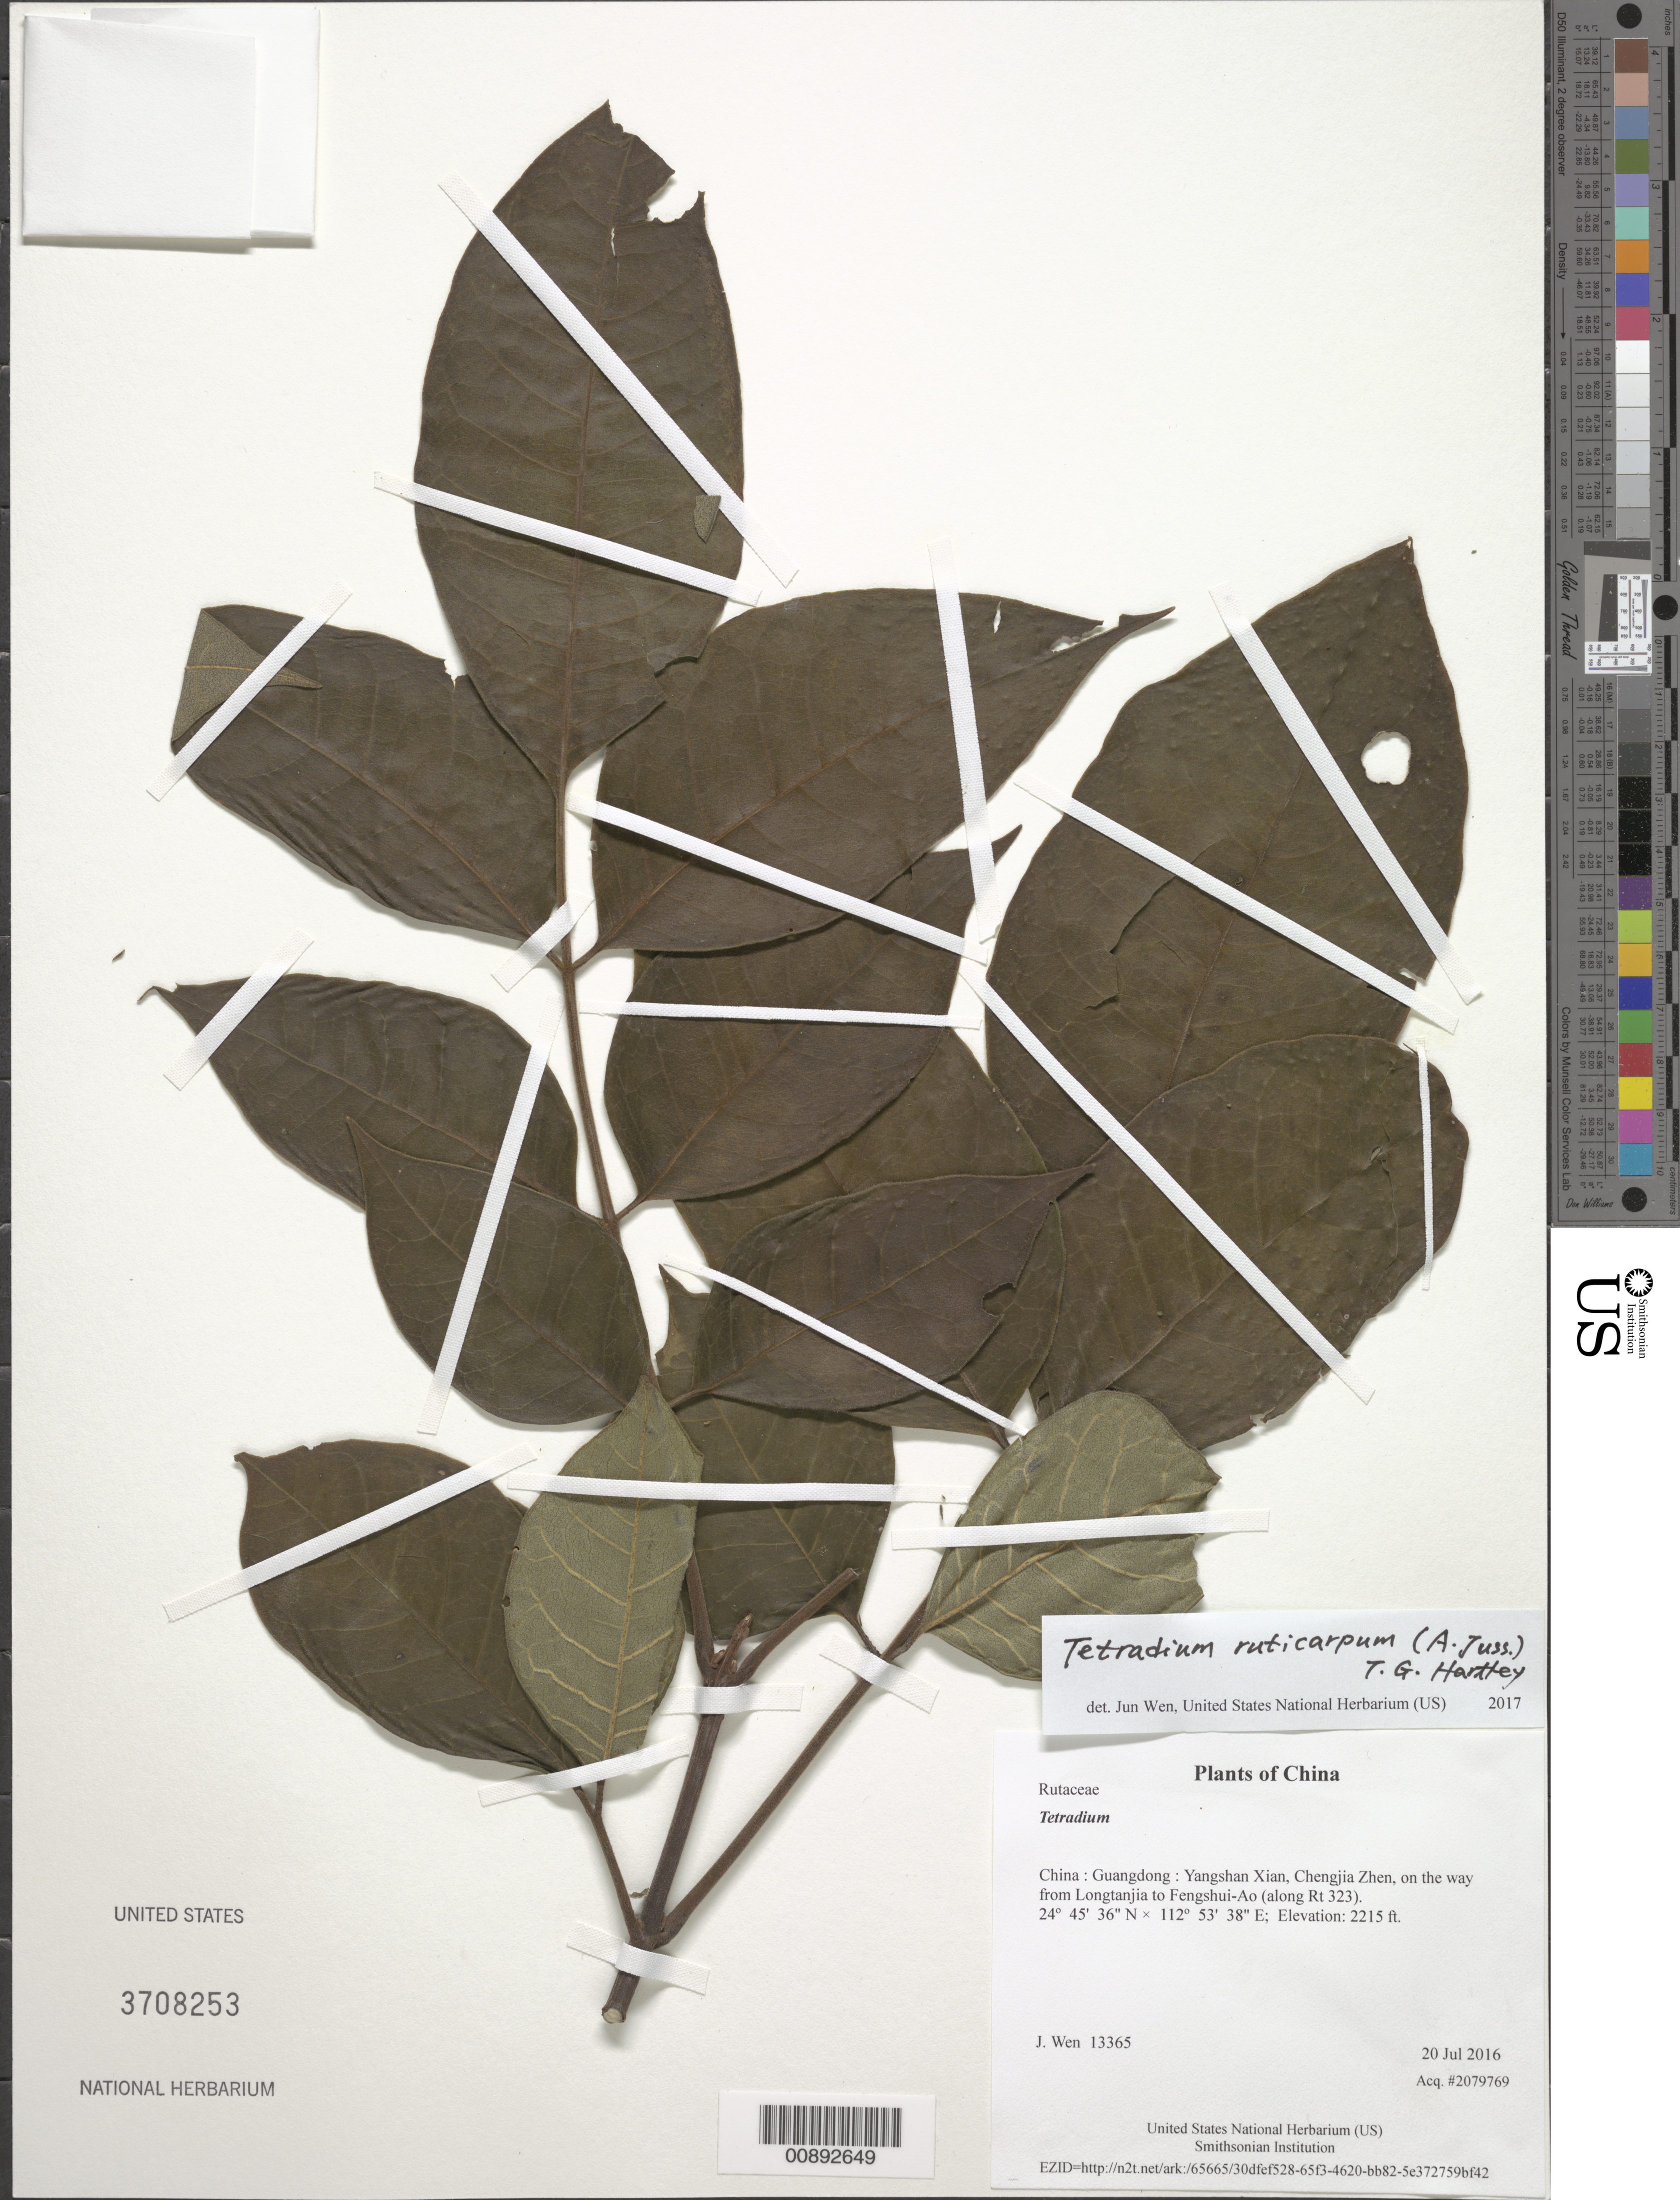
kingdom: Plantae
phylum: Tracheophyta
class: Magnoliopsida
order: Sapindales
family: Rutaceae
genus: Tetradium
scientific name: Tetradium sp.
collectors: J. Wen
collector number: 13365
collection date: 2016-07-20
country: China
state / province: Guangdong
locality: Yangshan Xian, Chengjia Zhen, on the way from Longtanjia to Fengshui-Ao (along Rt 323)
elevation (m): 675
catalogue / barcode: US 3708253